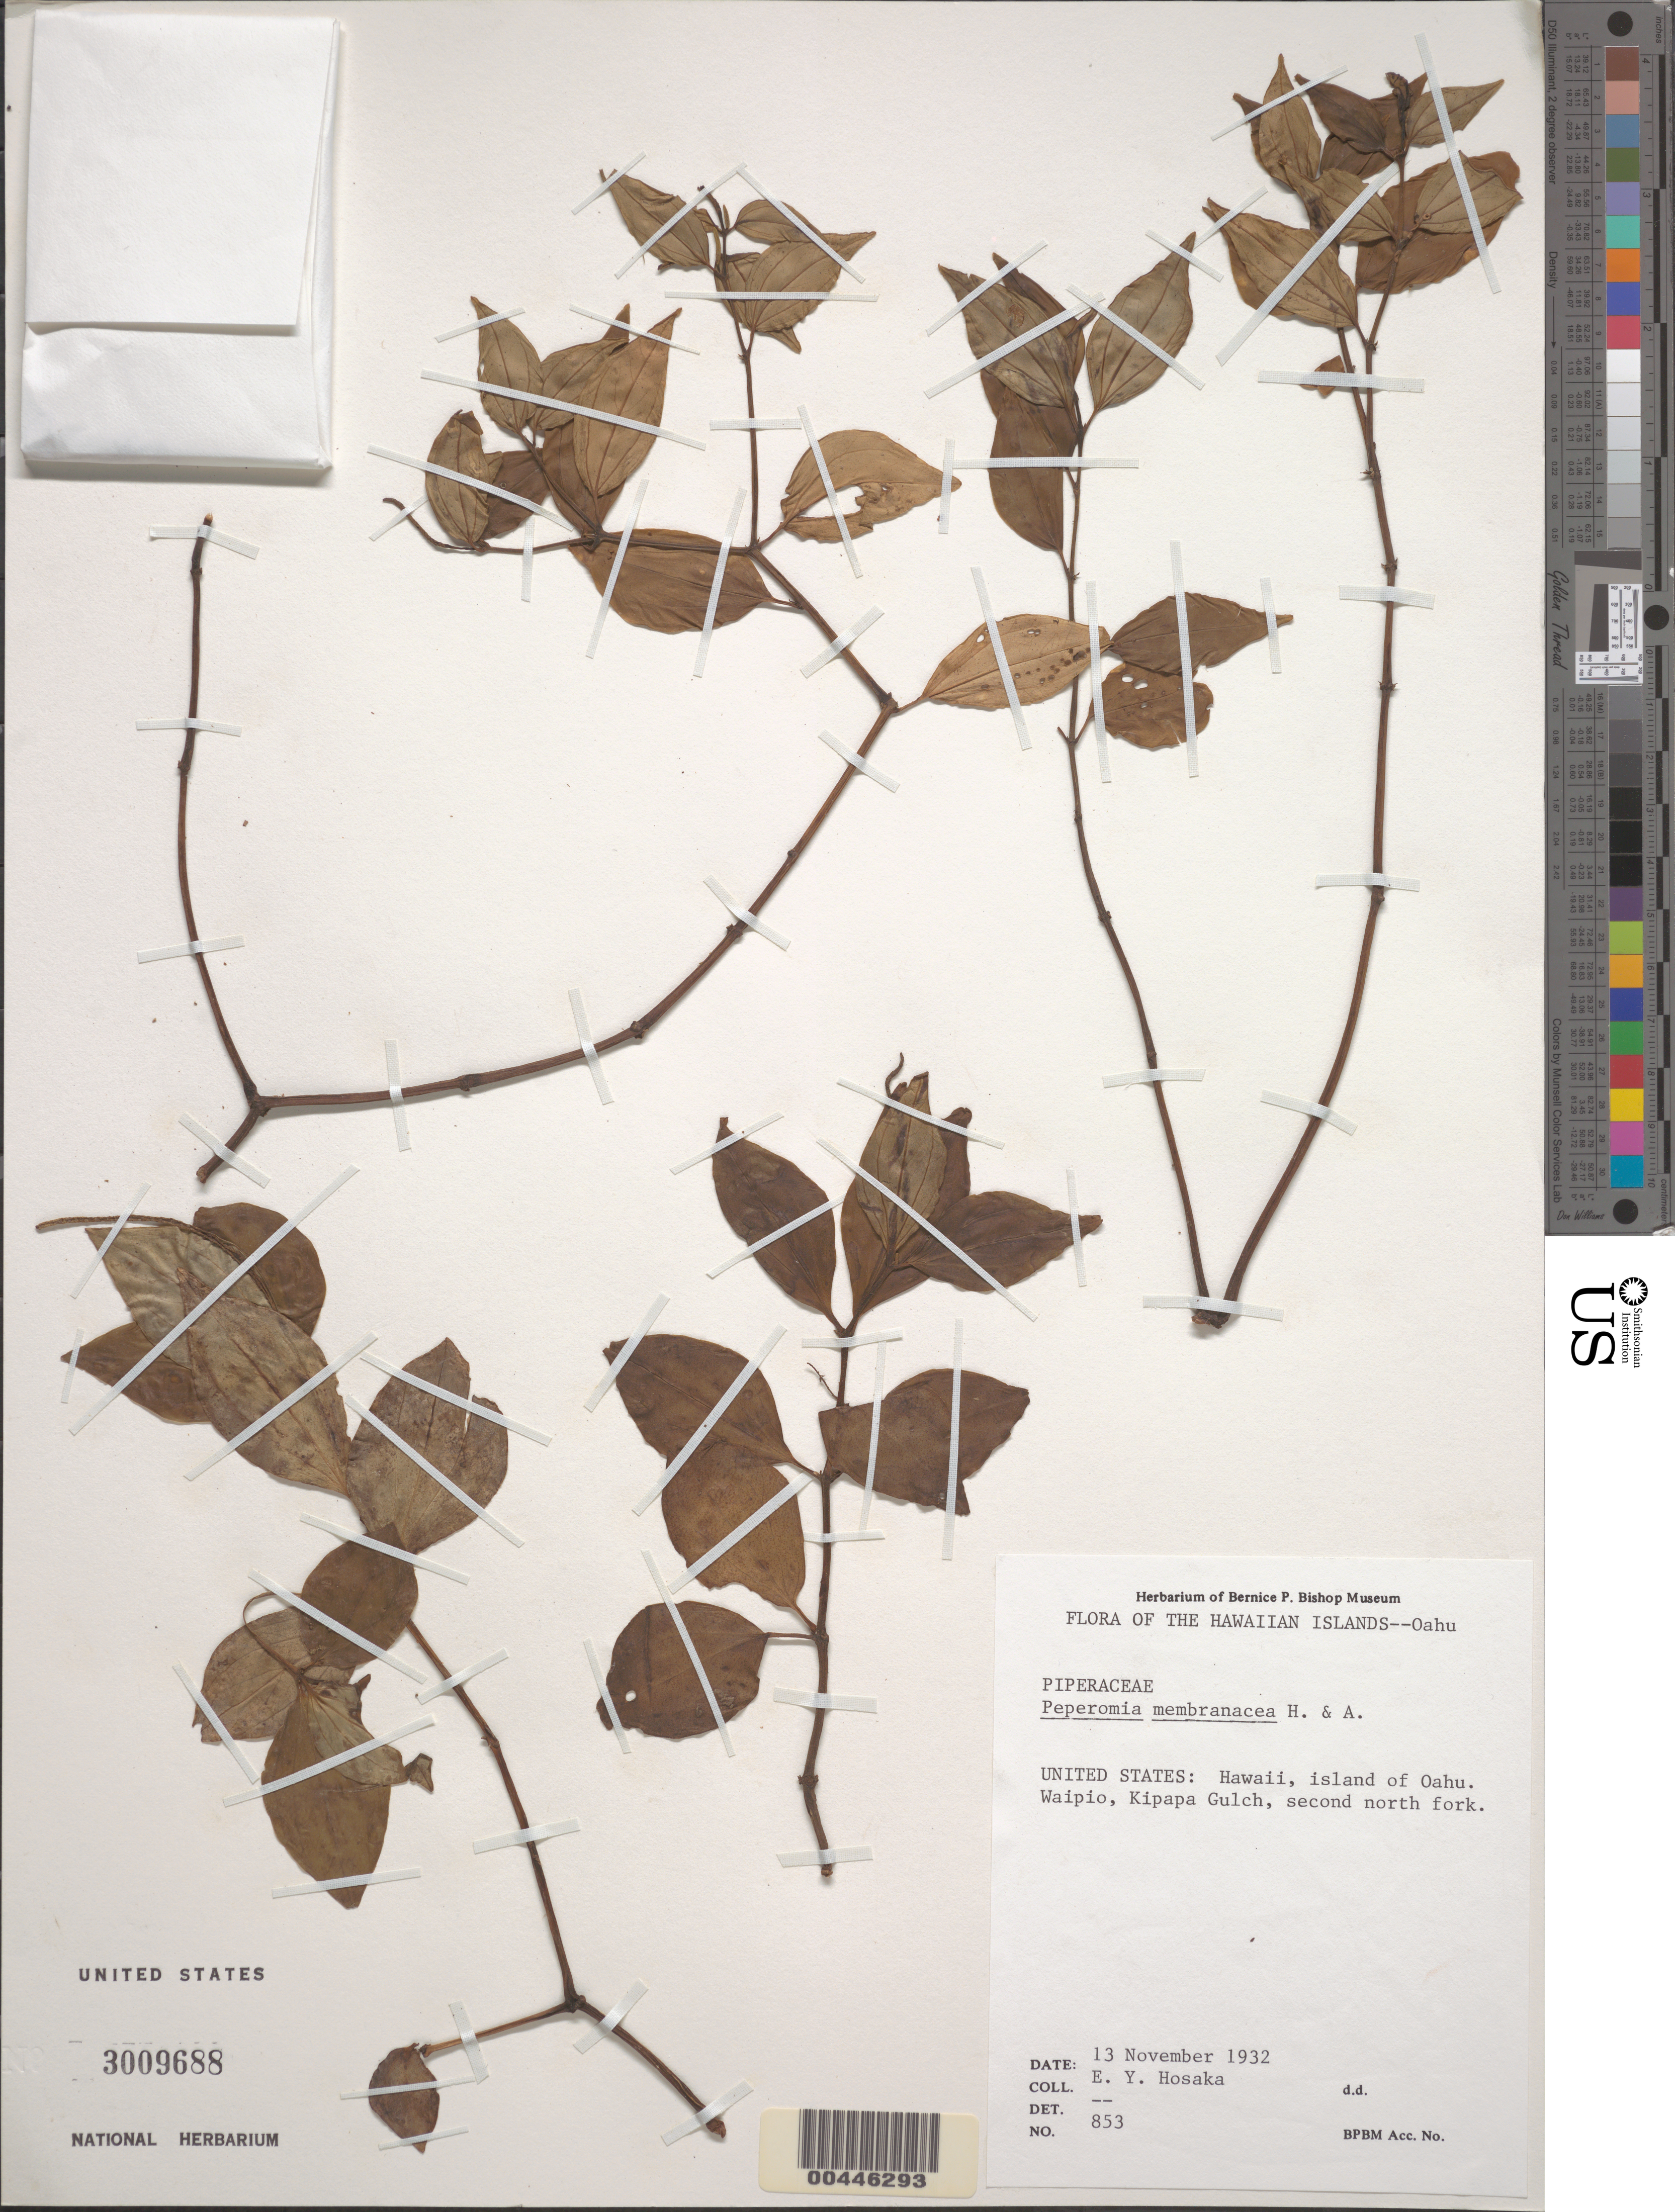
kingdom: Plantae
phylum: Tracheophyta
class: Magnoliopsida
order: Piperales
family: Piperaceae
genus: Peperomia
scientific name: Peperomia membranacea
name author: Hook. & Arn.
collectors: E. Y. Hosaka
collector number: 853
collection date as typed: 13 Nov 1932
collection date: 1932-11-13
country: United States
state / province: Hawaii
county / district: Honolulu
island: Oahu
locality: Waipio, Kipapa Gulch, 2nd N fork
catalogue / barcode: US 3009688